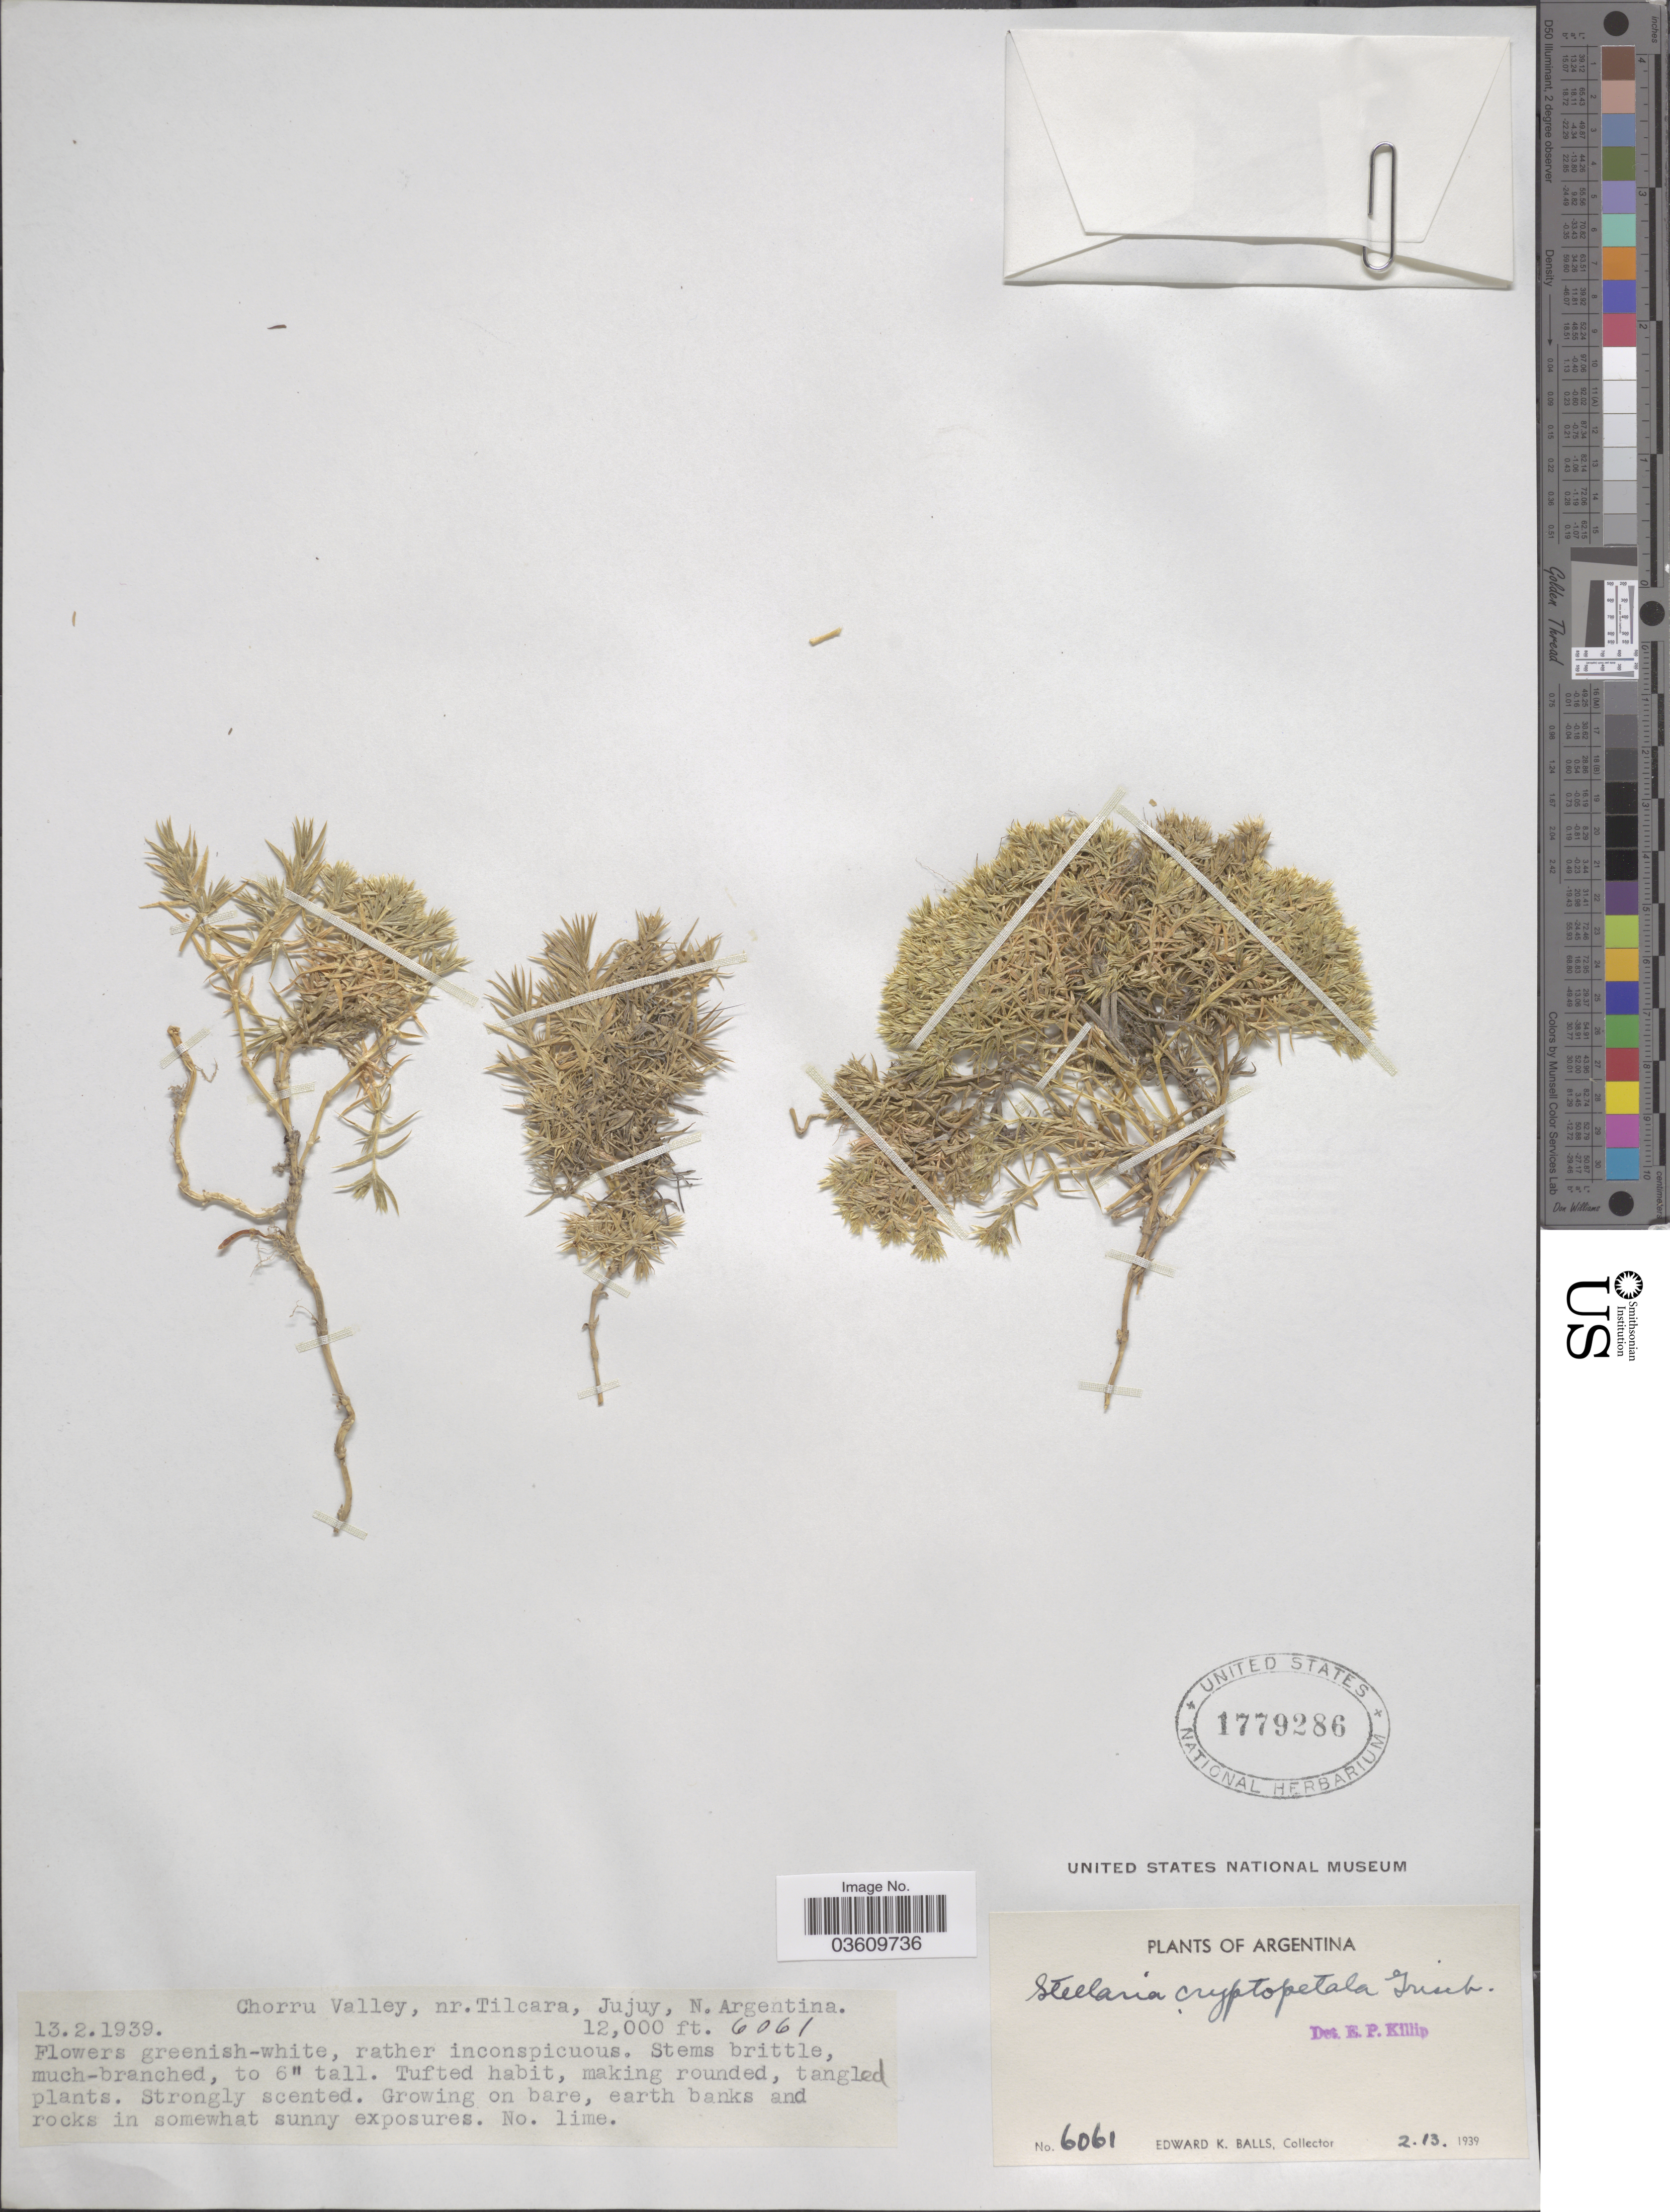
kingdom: Plantae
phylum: Tracheophyta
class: Magnoliopsida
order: Caryophyllales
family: Caryophyllaceae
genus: Stellaria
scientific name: Stellaria cryptopetala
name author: Griseb.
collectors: E. K. Balls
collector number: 6061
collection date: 1939-02-13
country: Argentina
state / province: Jujuy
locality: Chorru Valley, nr. Tilcara, N. Argentina.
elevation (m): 3658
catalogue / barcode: US 1779286